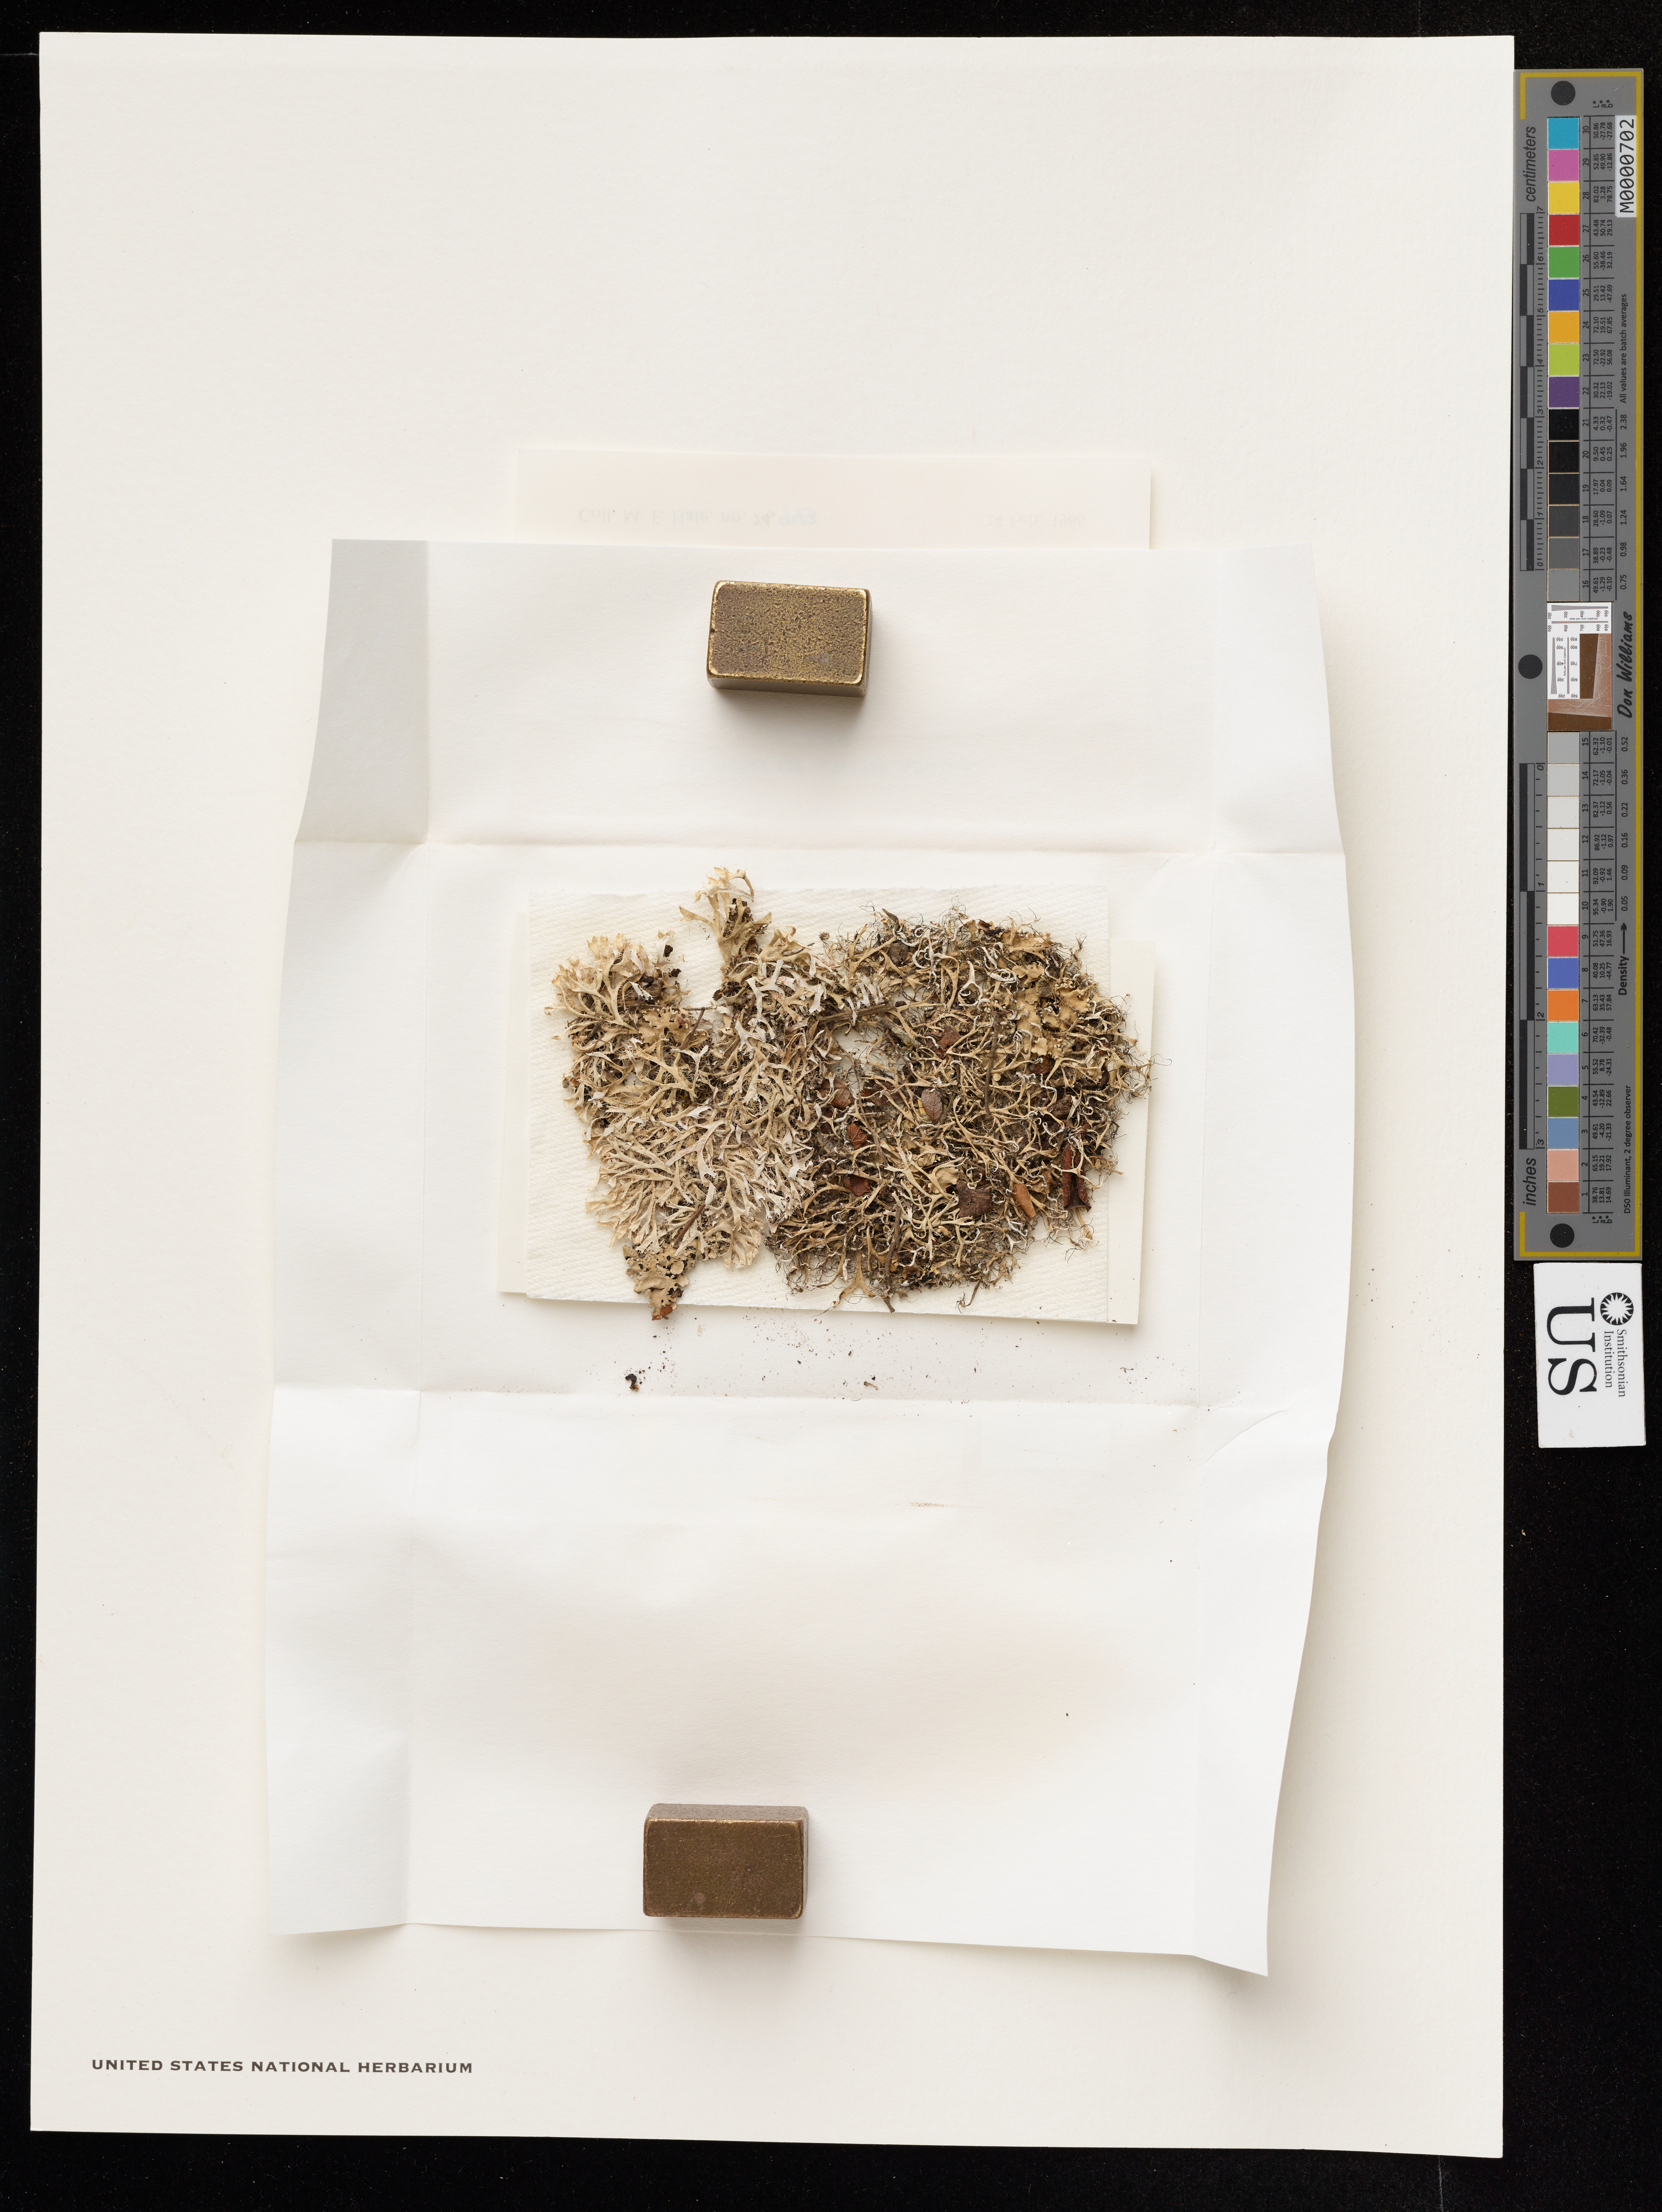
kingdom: Fungi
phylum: Ascomycota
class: Lecanoromycetes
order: Caliciales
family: Physciaceae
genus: Leucodermia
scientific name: Leucodermia boryi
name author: (Fée) Kalb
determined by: Medeiros, Ian D., Peter Buck Postdoctoral Fellow (US), Smithsonian Institution - National Museum of Natural History (UNITED STATES)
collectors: M. Hale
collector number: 74943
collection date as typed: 14 Feb 1986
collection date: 1986-02-14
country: South Africa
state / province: KwaZulu-Natal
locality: Krantzkloof nature reserve, n of pinetown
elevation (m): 350